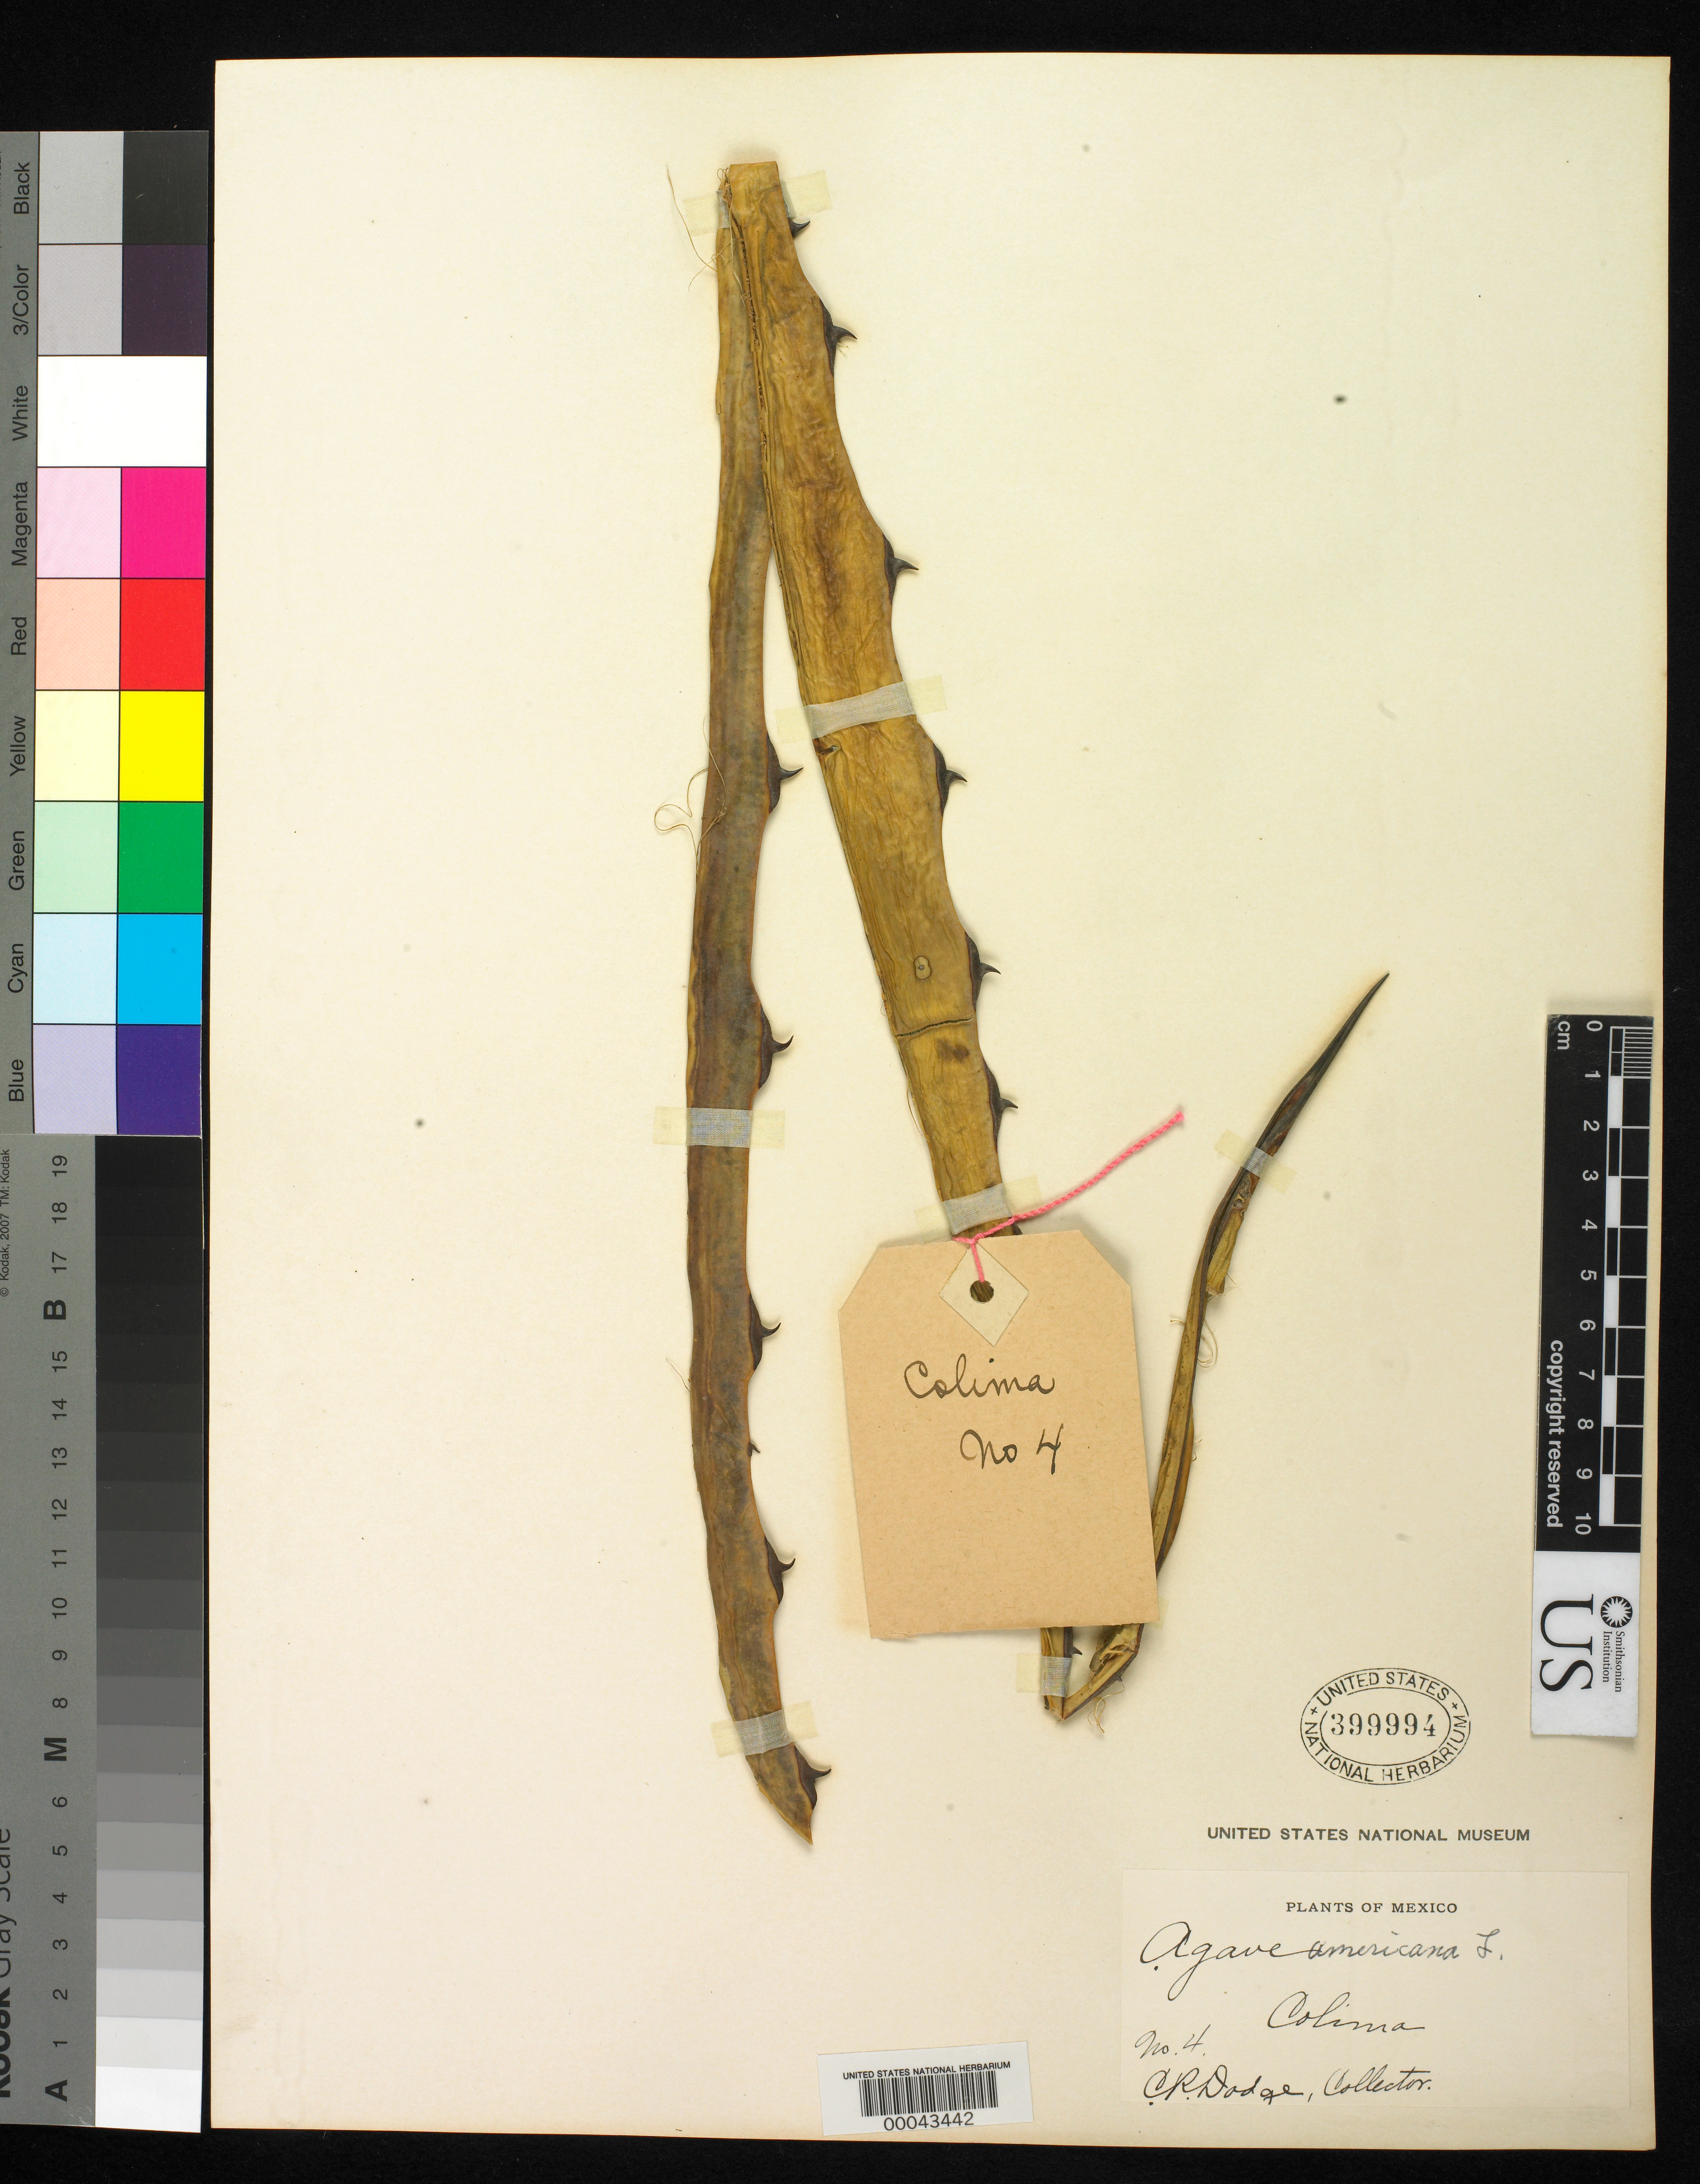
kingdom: Plantae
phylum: Tracheophyta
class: Liliopsida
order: Asparagales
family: Asparagaceae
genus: Agave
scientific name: Agave americana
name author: L.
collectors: C. Dodge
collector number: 4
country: Mexico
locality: Colima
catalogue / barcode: US 399994